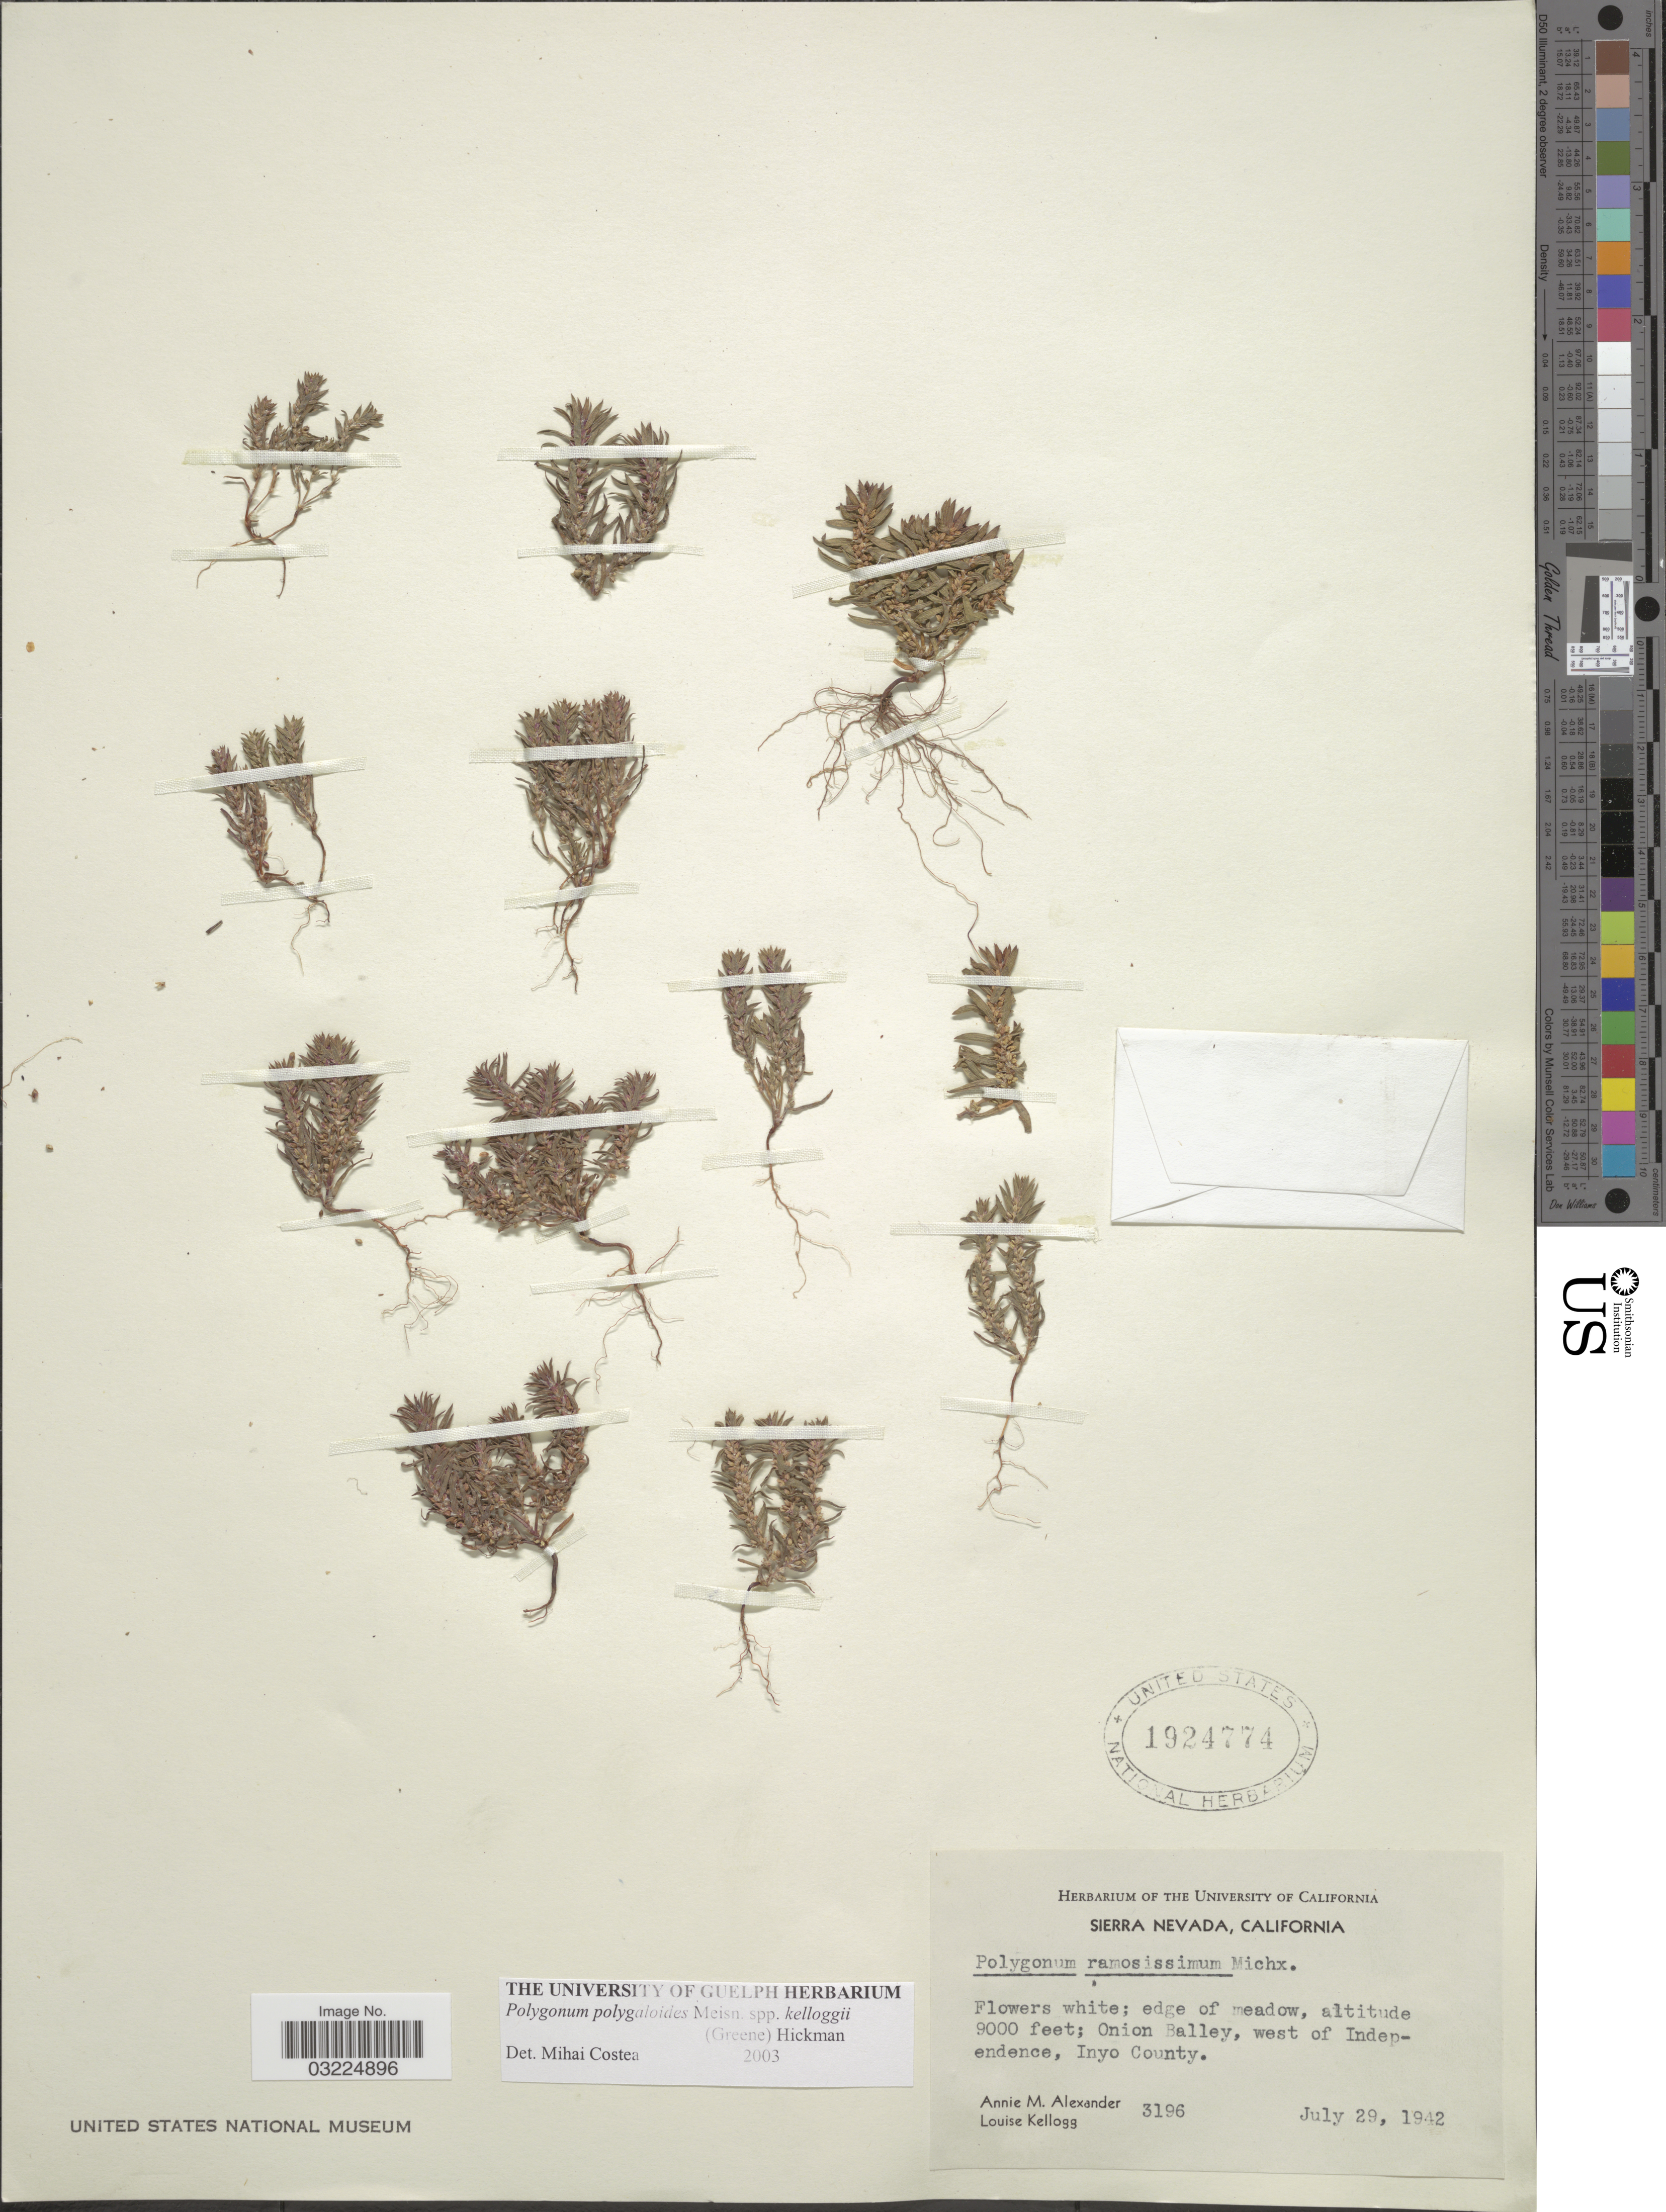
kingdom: Plantae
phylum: Tracheophyta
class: Magnoliopsida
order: Caryophyllales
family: Polygonaceae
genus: Polygonum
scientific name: Polygonum polygaloides subsp. kelloggii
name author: (Greene) Hickman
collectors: A. M. Alexander & L. Kellogg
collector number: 3196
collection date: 1942-07-29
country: United States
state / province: California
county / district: Inyo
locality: Sierra Nevada. Onion Balley, west of Independence, Inyo County.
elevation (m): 2743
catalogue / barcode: US 1924774